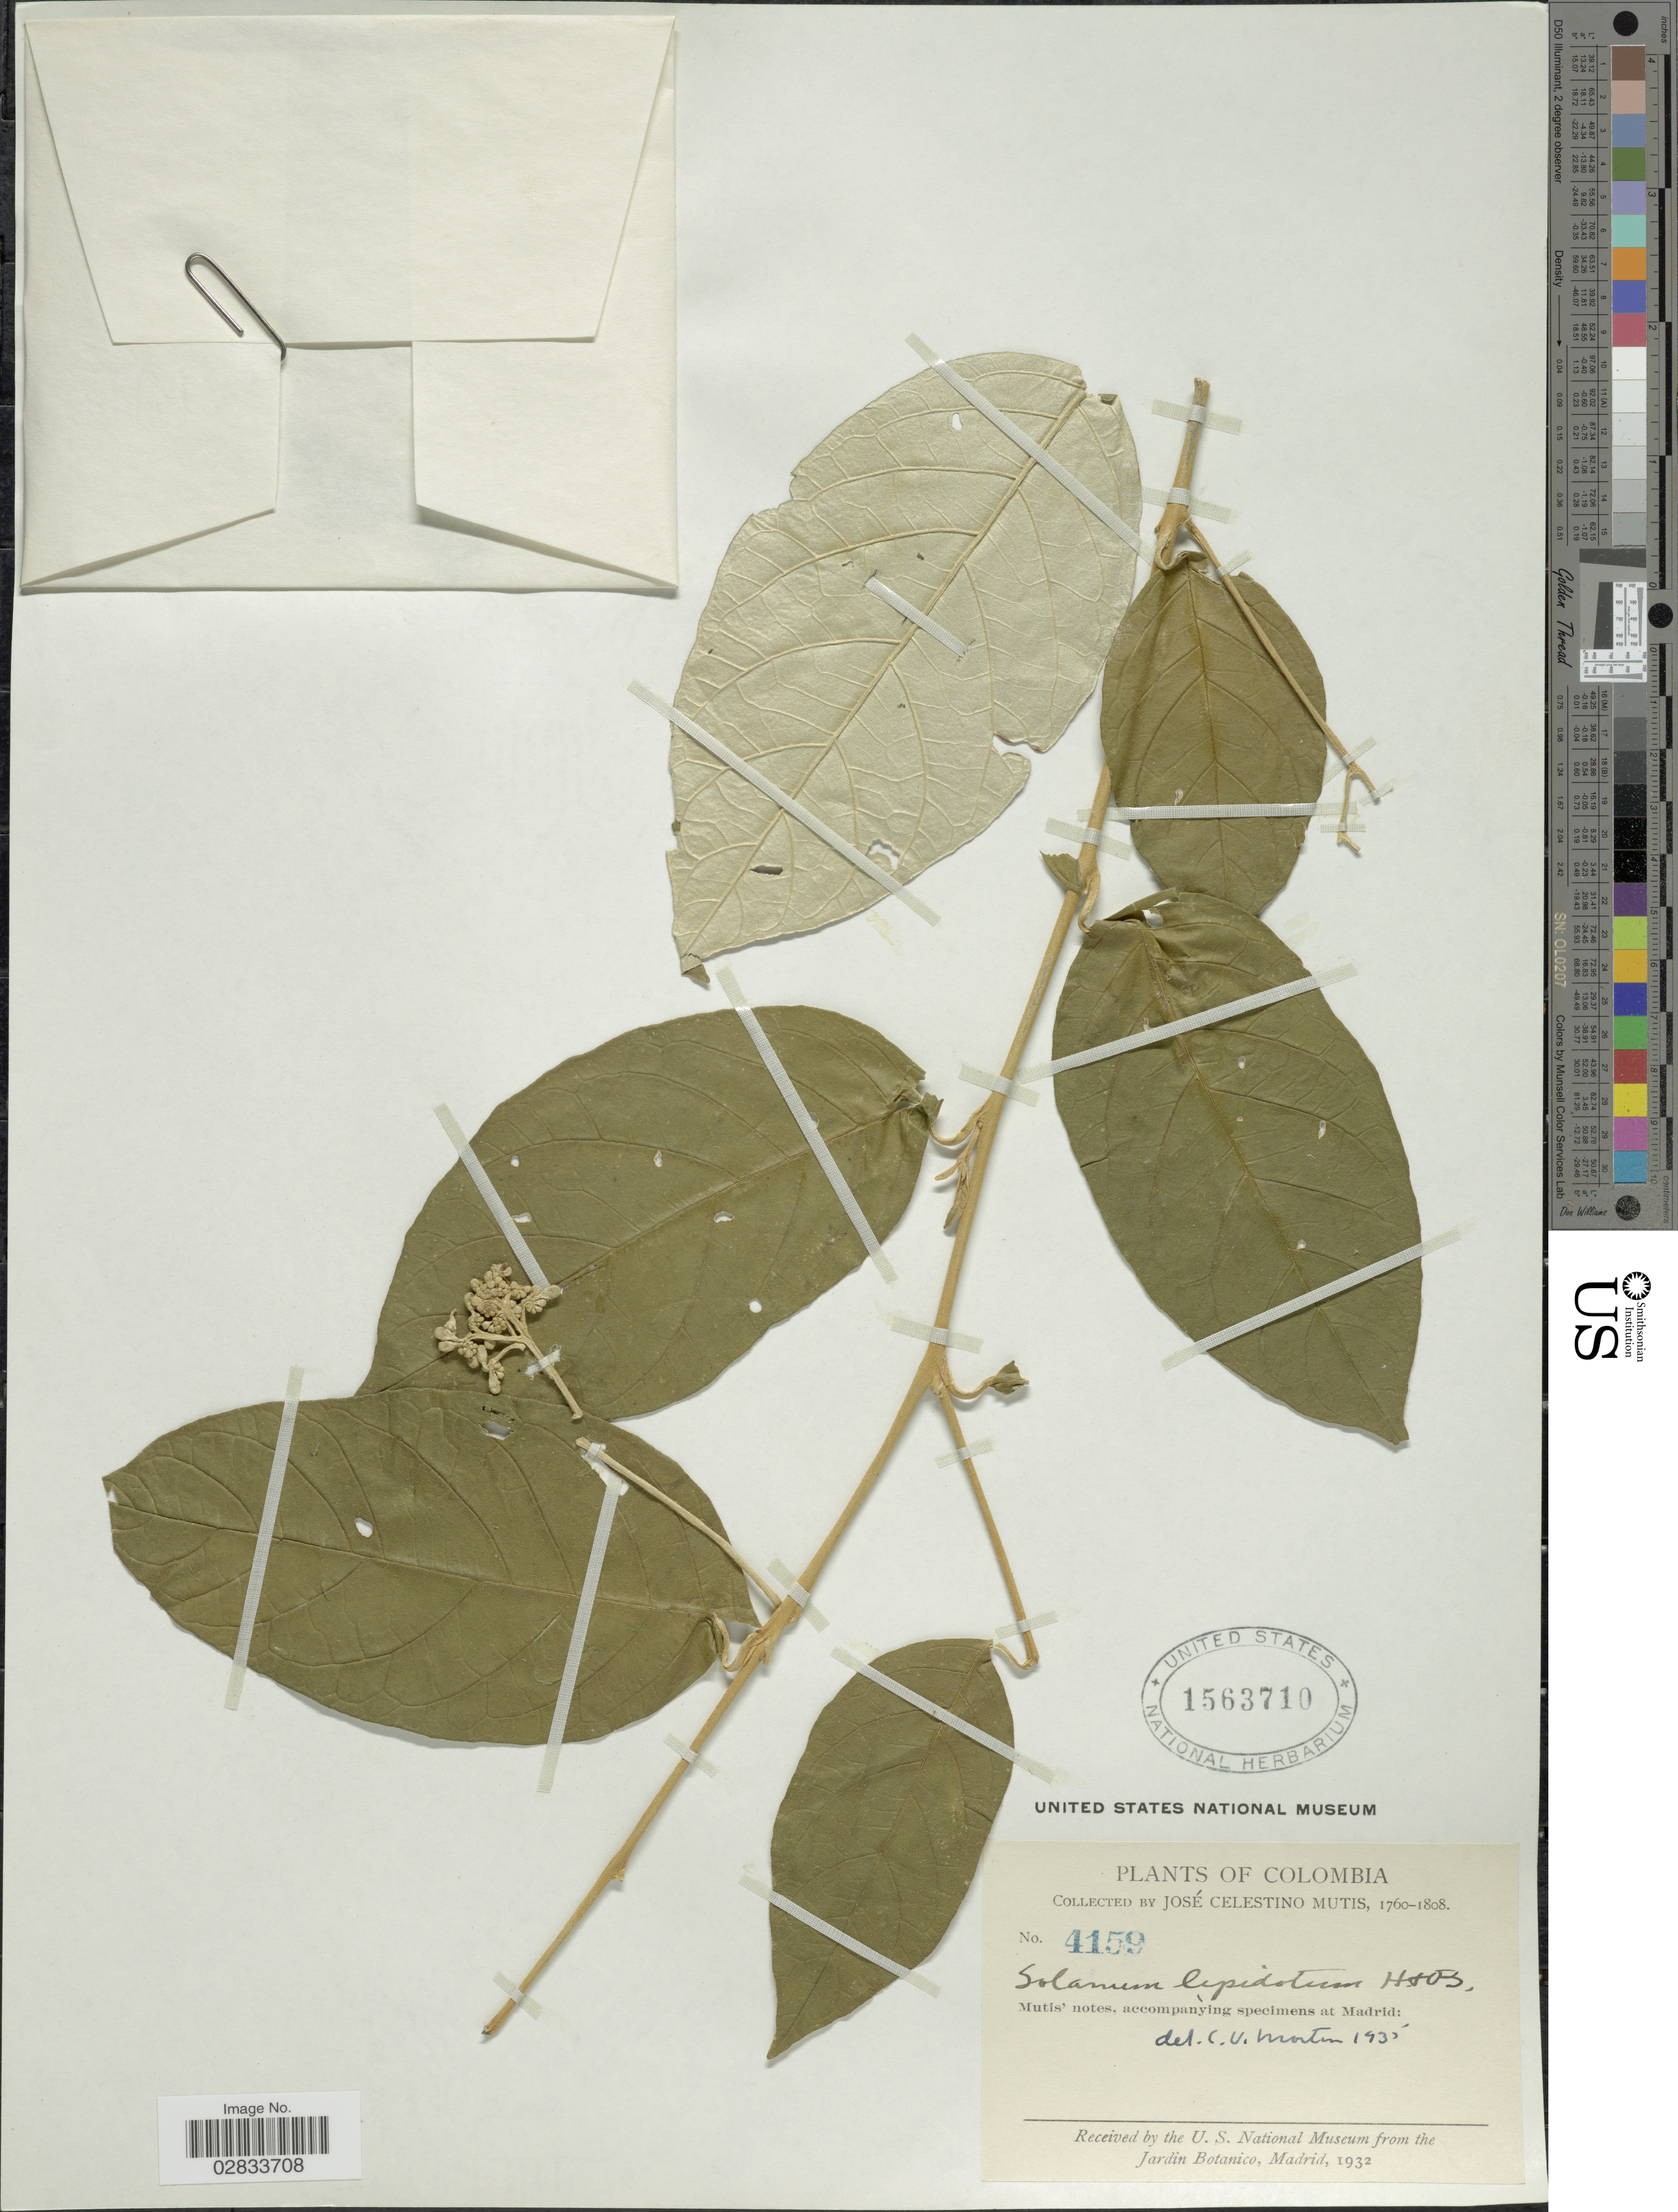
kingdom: Plantae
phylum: Tracheophyta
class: Magnoliopsida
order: Solanales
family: Solanaceae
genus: Solanum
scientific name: Solanum lepidotum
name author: Humb. & Bonpl. ex Dunal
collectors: J. C. B. Mutis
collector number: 4159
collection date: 1760/1808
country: Colombia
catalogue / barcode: US 1563710